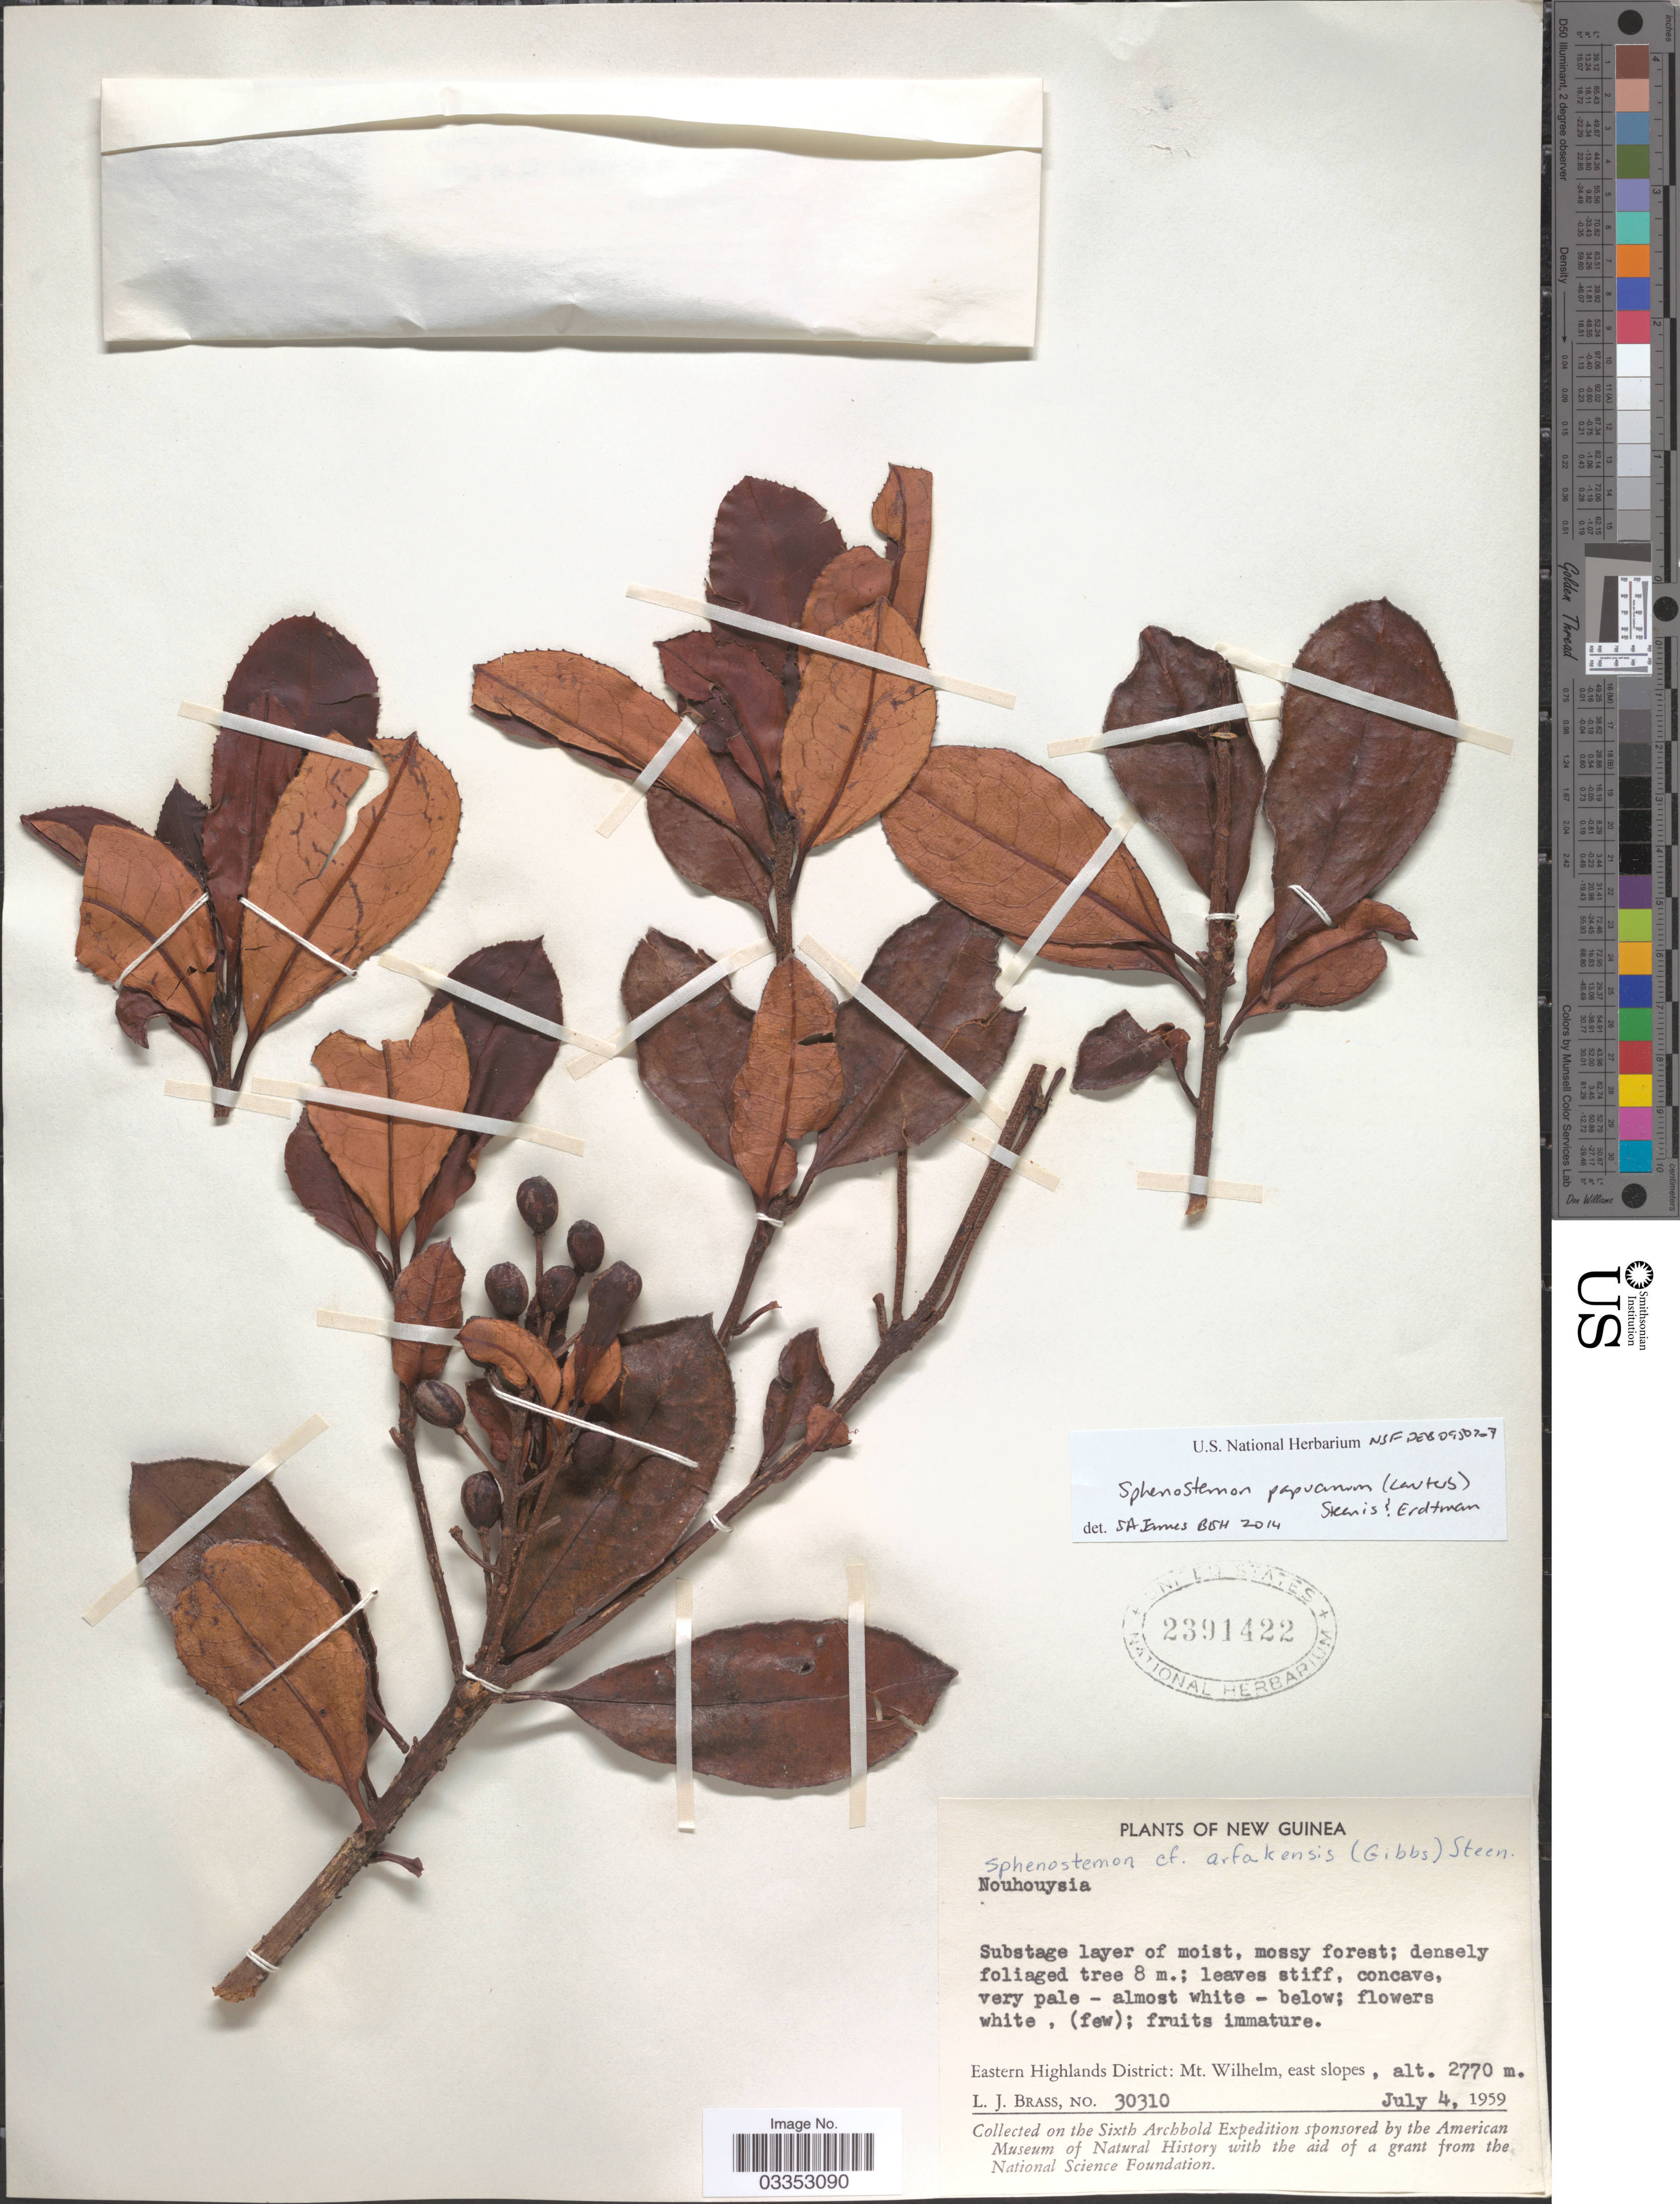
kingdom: Plantae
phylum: Tracheophyta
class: Magnoliopsida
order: Paracryphiales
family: Paracryphiaceae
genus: Sphenostemon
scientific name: Sphenostemon papuanus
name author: (Lauterb.) Steenis & Erdtm.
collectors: L. J. Brass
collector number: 30310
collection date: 1959-07-04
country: Papua New Guinea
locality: New Guinea. Eastern Highlands District: Mt. Wilhelm, east slopes.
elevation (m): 2770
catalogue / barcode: US 2391422